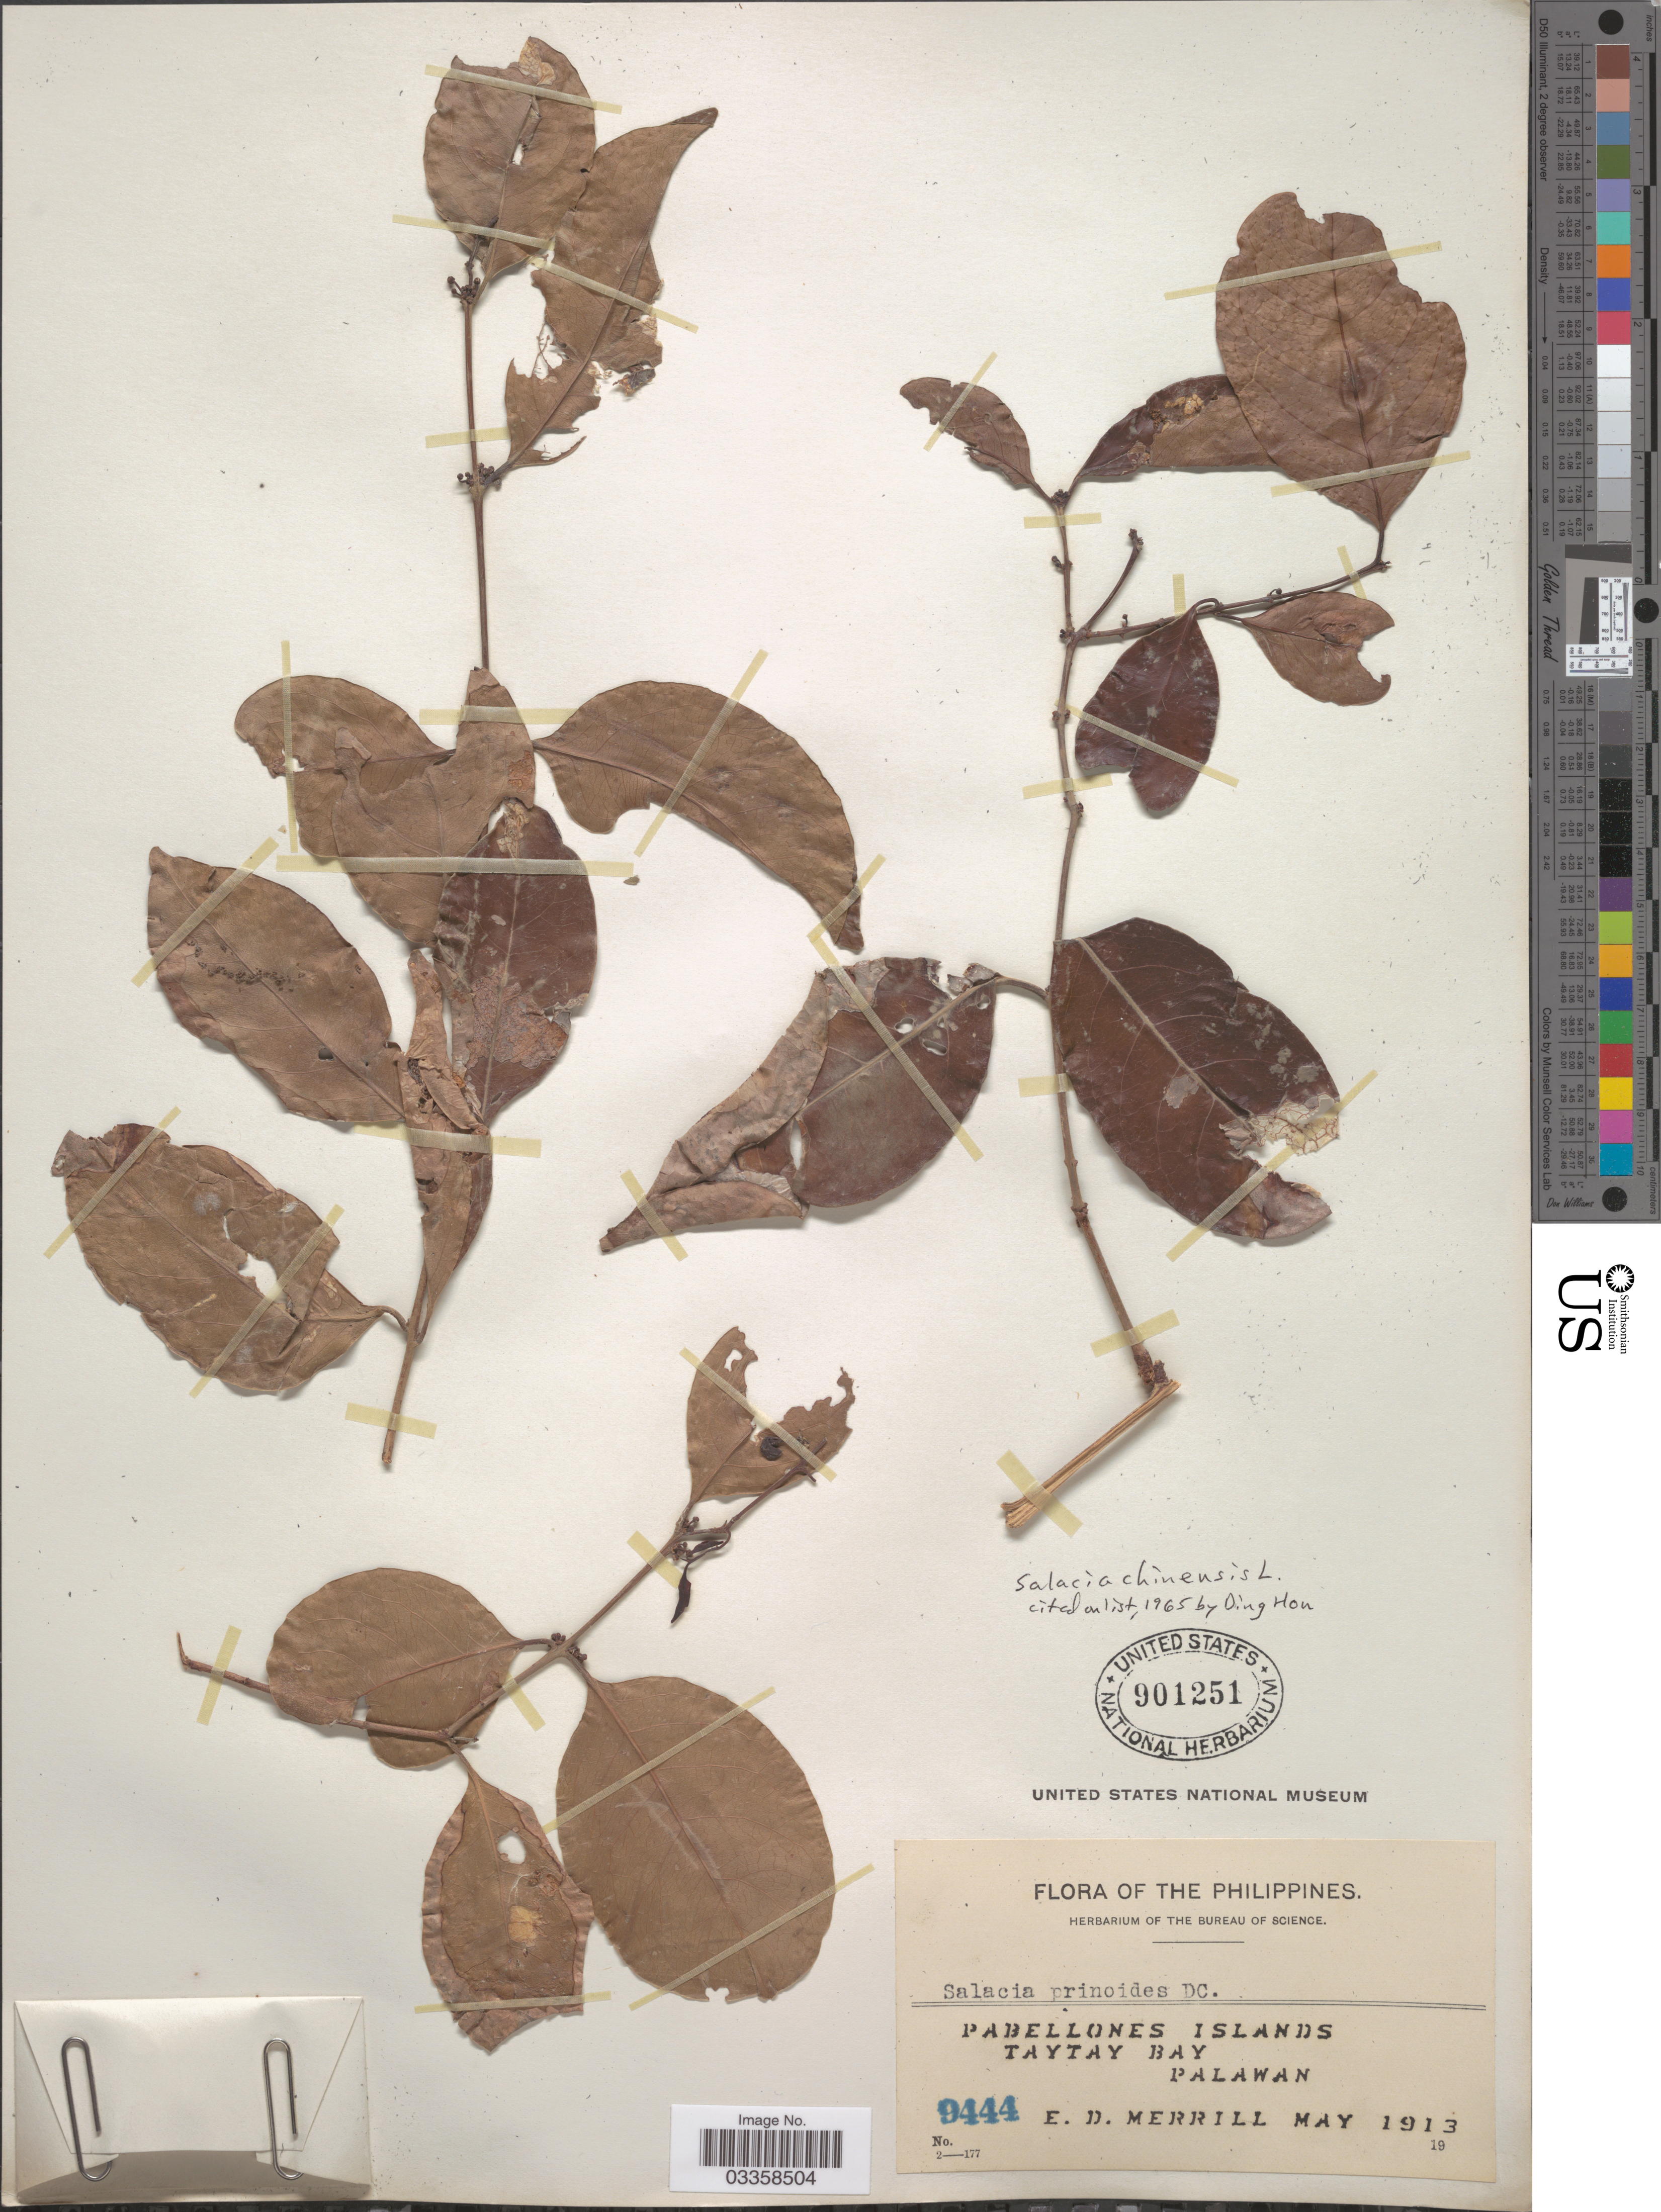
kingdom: Plantae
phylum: Tracheophyta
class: Magnoliopsida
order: Celastrales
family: Celastraceae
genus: Salacia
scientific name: Salacia chinensis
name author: L.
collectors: E. D. Merrill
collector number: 9444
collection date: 1913-05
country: Philippines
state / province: Mimaropa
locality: Pabellones Islands. Taytay Bay. Palawan.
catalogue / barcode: US 901251